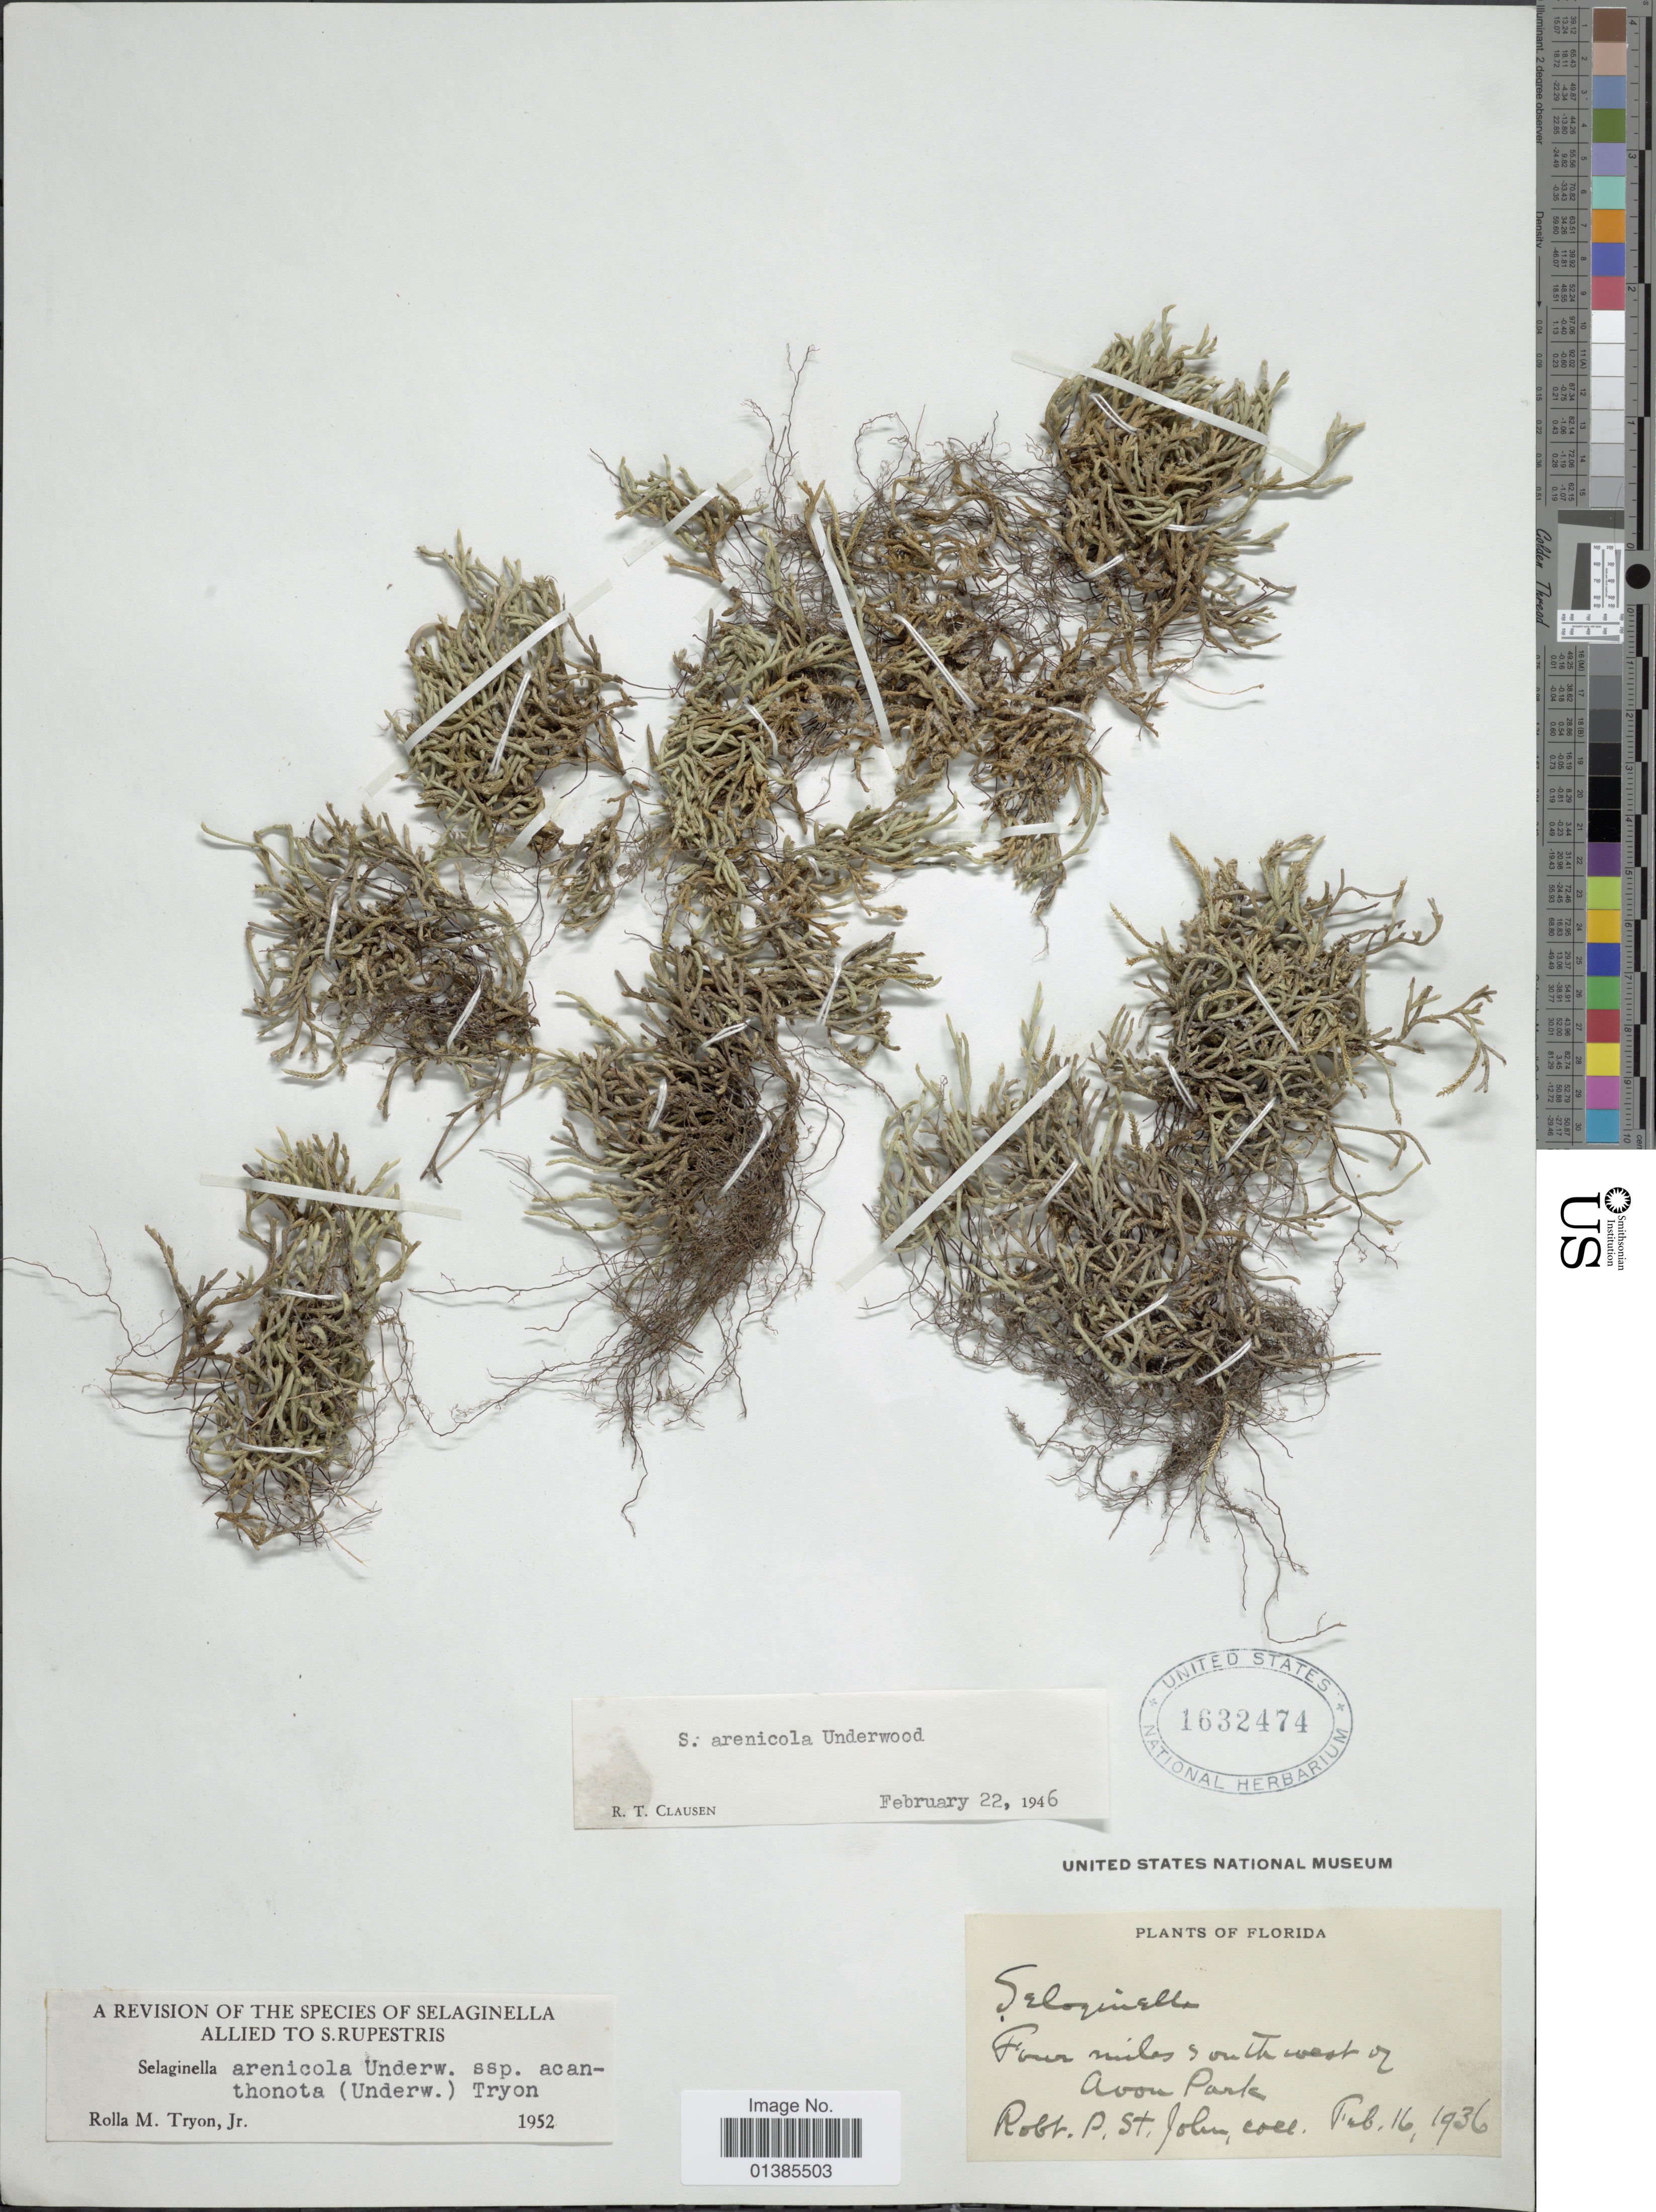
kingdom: Plantae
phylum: Tracheophyta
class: Lycopodiopsida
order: Selaginellales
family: Selaginellaceae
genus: Selaginella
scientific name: Selaginella arenicola subsp. acanthonota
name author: (Underw.) R.M. Tryon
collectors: R. P. St. John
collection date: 1936-02-16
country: United States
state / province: Florida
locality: Four miles southwest of Avon Park.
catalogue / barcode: US 1632474